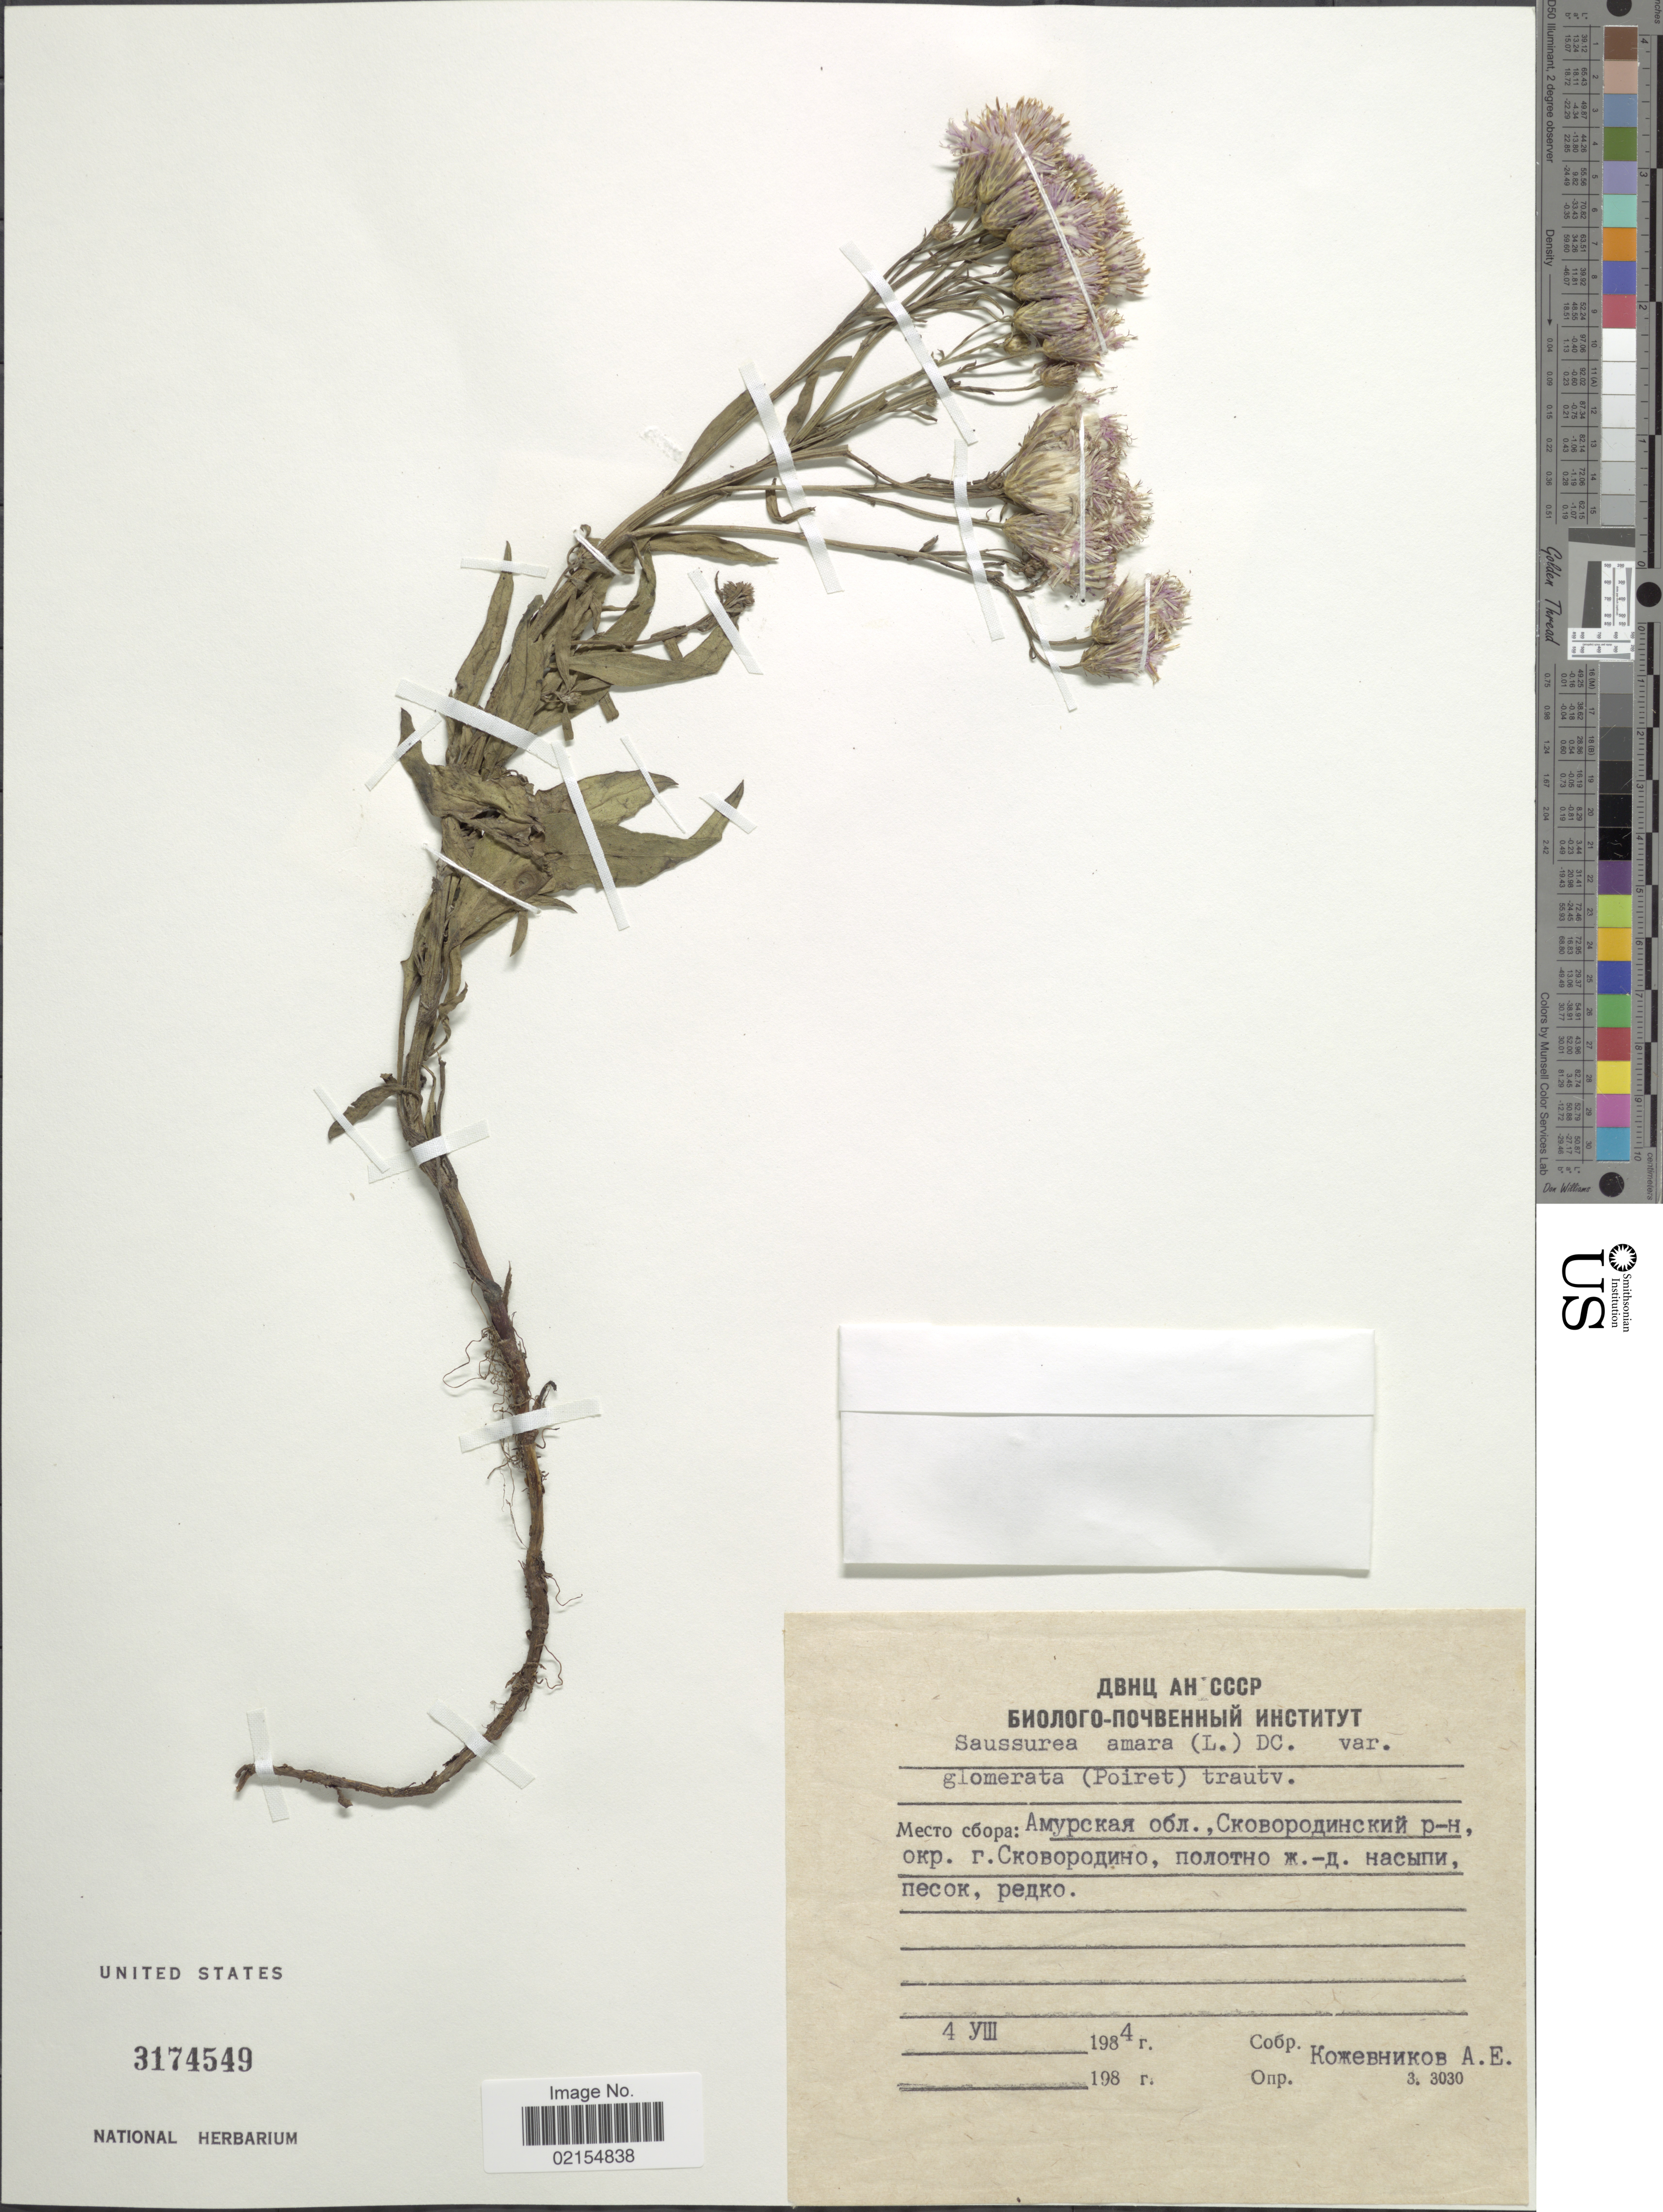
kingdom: Plantae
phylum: Tracheophyta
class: Magnoliopsida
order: Asterales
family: Asteraceae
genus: Saussurea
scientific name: Saussurea amara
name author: (L.) DC.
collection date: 1984-08-04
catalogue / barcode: US 3174549